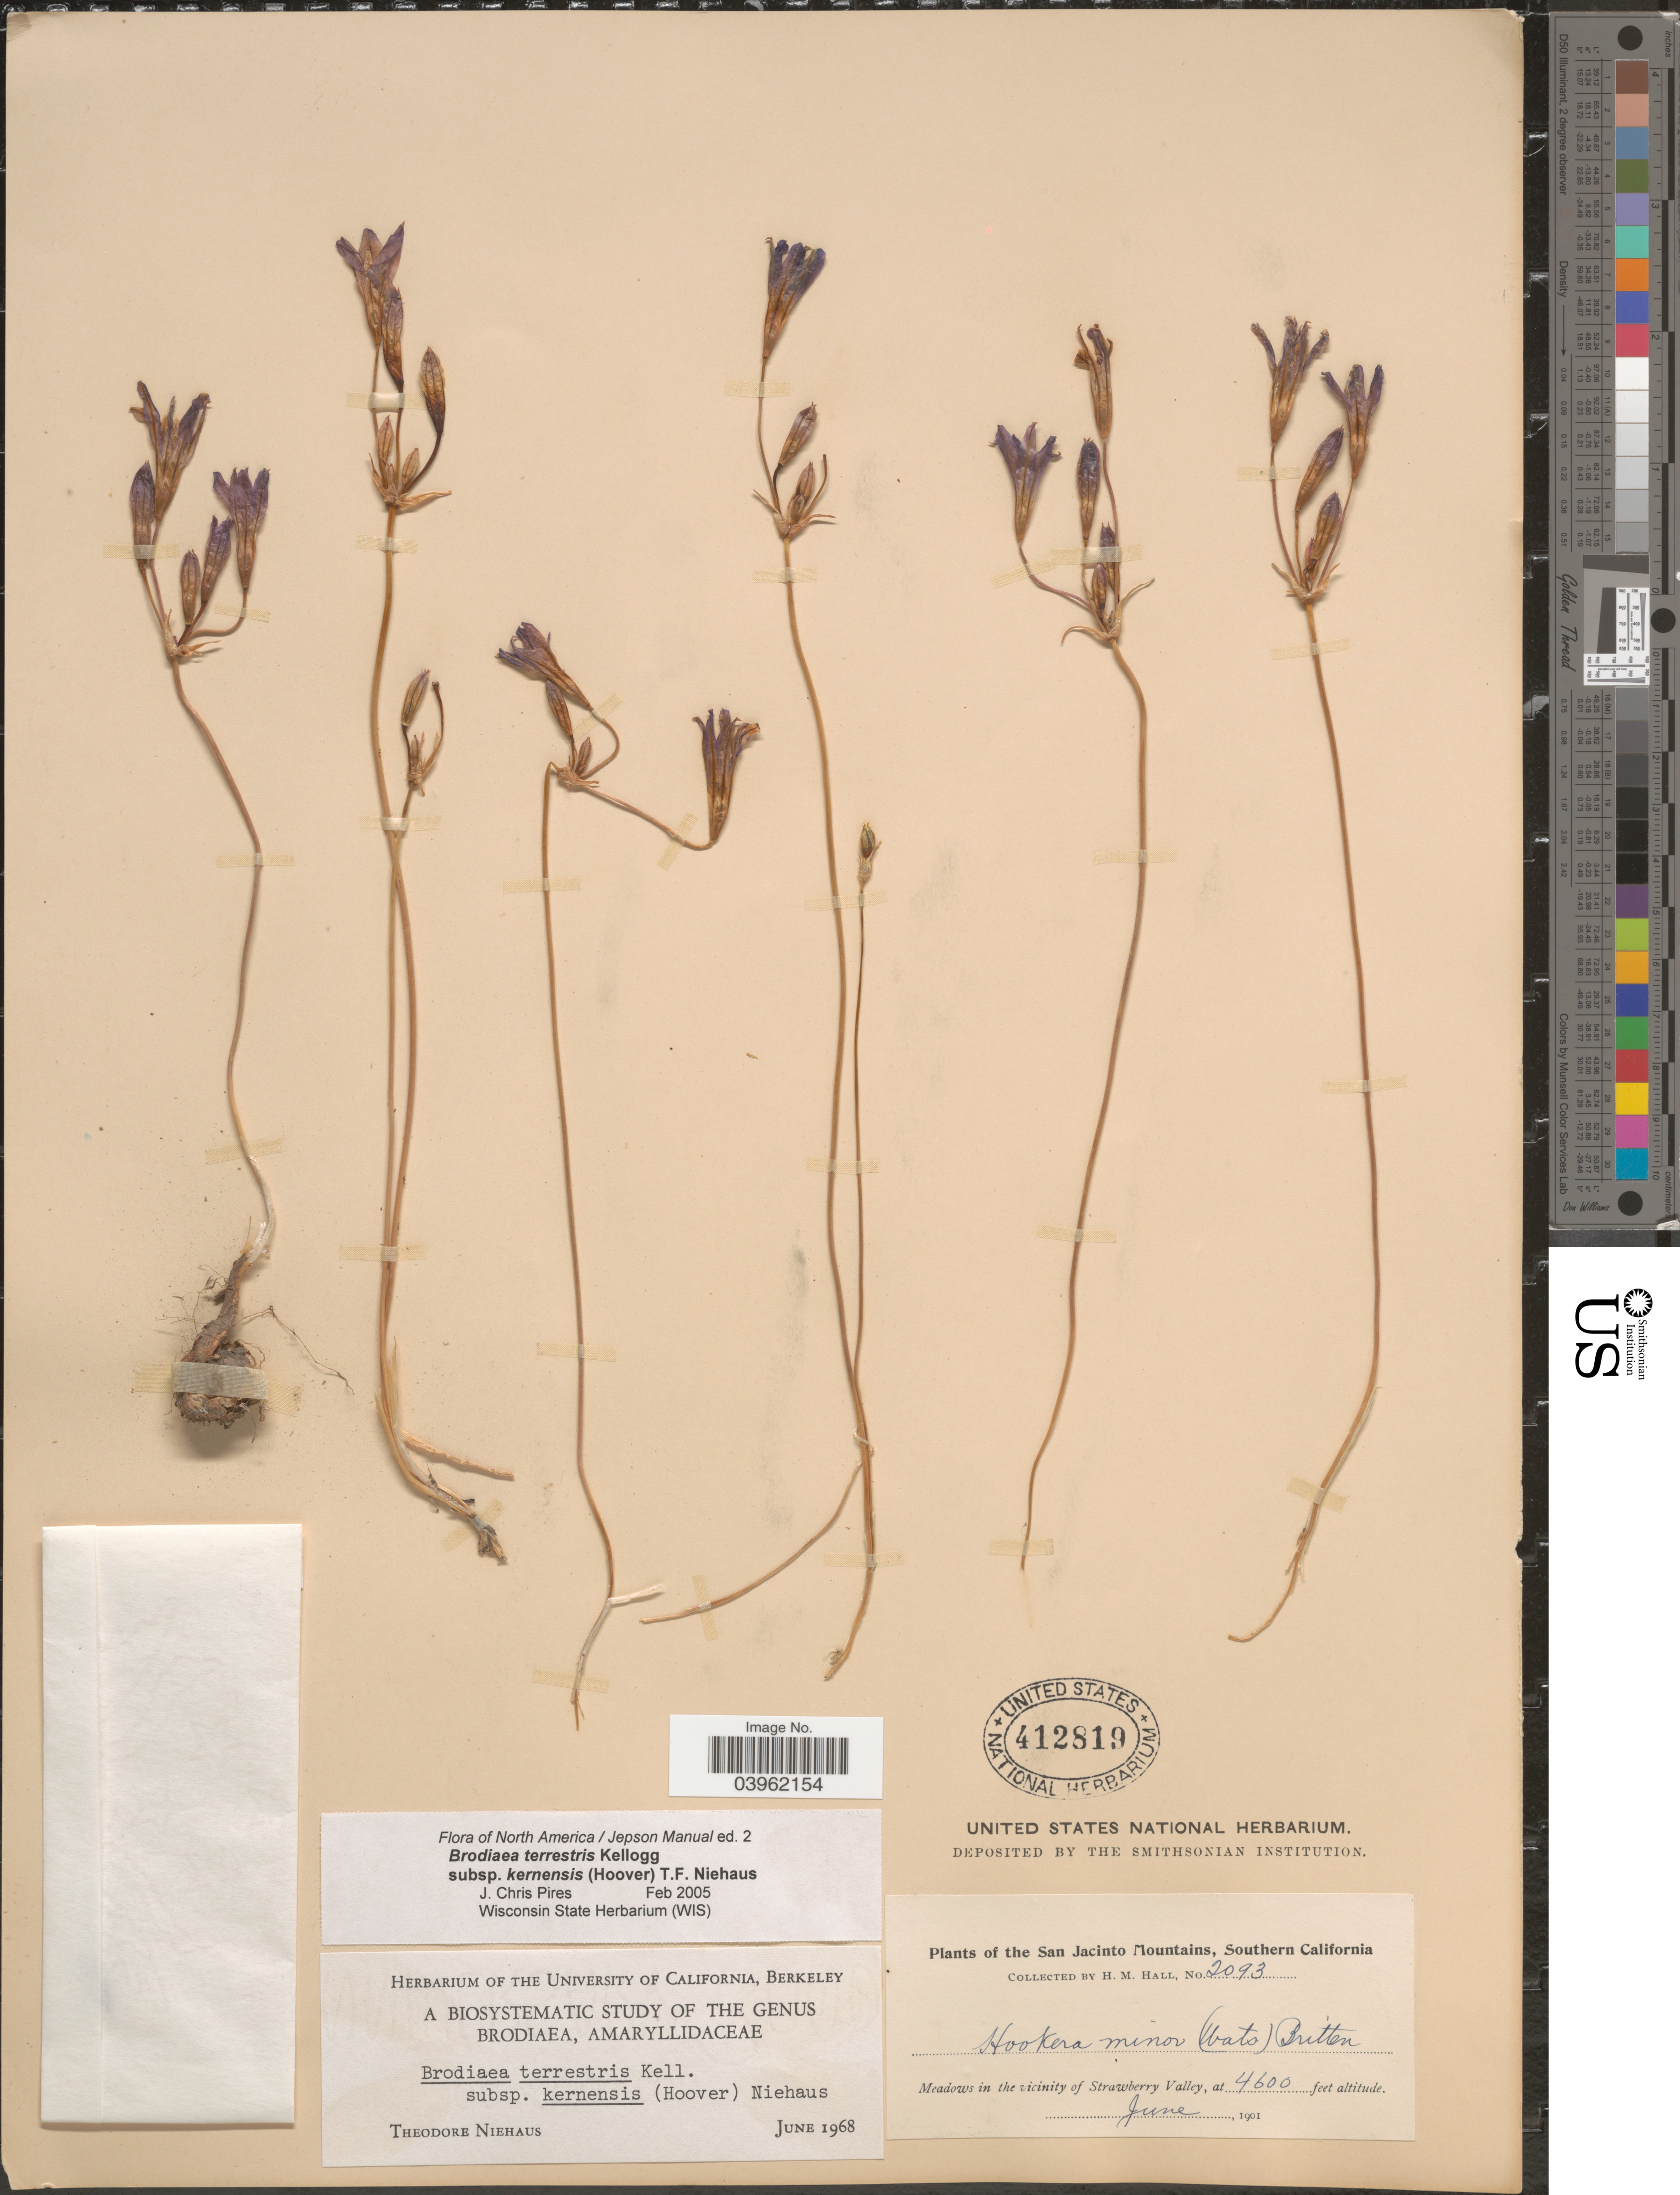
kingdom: Plantae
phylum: Tracheophyta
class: Liliopsida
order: Asparagales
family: Asparagaceae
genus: Brodiaea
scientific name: Brodiaea terrestris subsp. kernensis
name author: (Hoover) T.F. Niehaus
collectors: H. M. Hall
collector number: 2093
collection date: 1901-06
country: United States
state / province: California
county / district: Riverside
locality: The San Jacinto Mountains, Southern California. Meadows in the vicinity of Strawberry Valley.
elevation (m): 1402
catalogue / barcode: US 412819